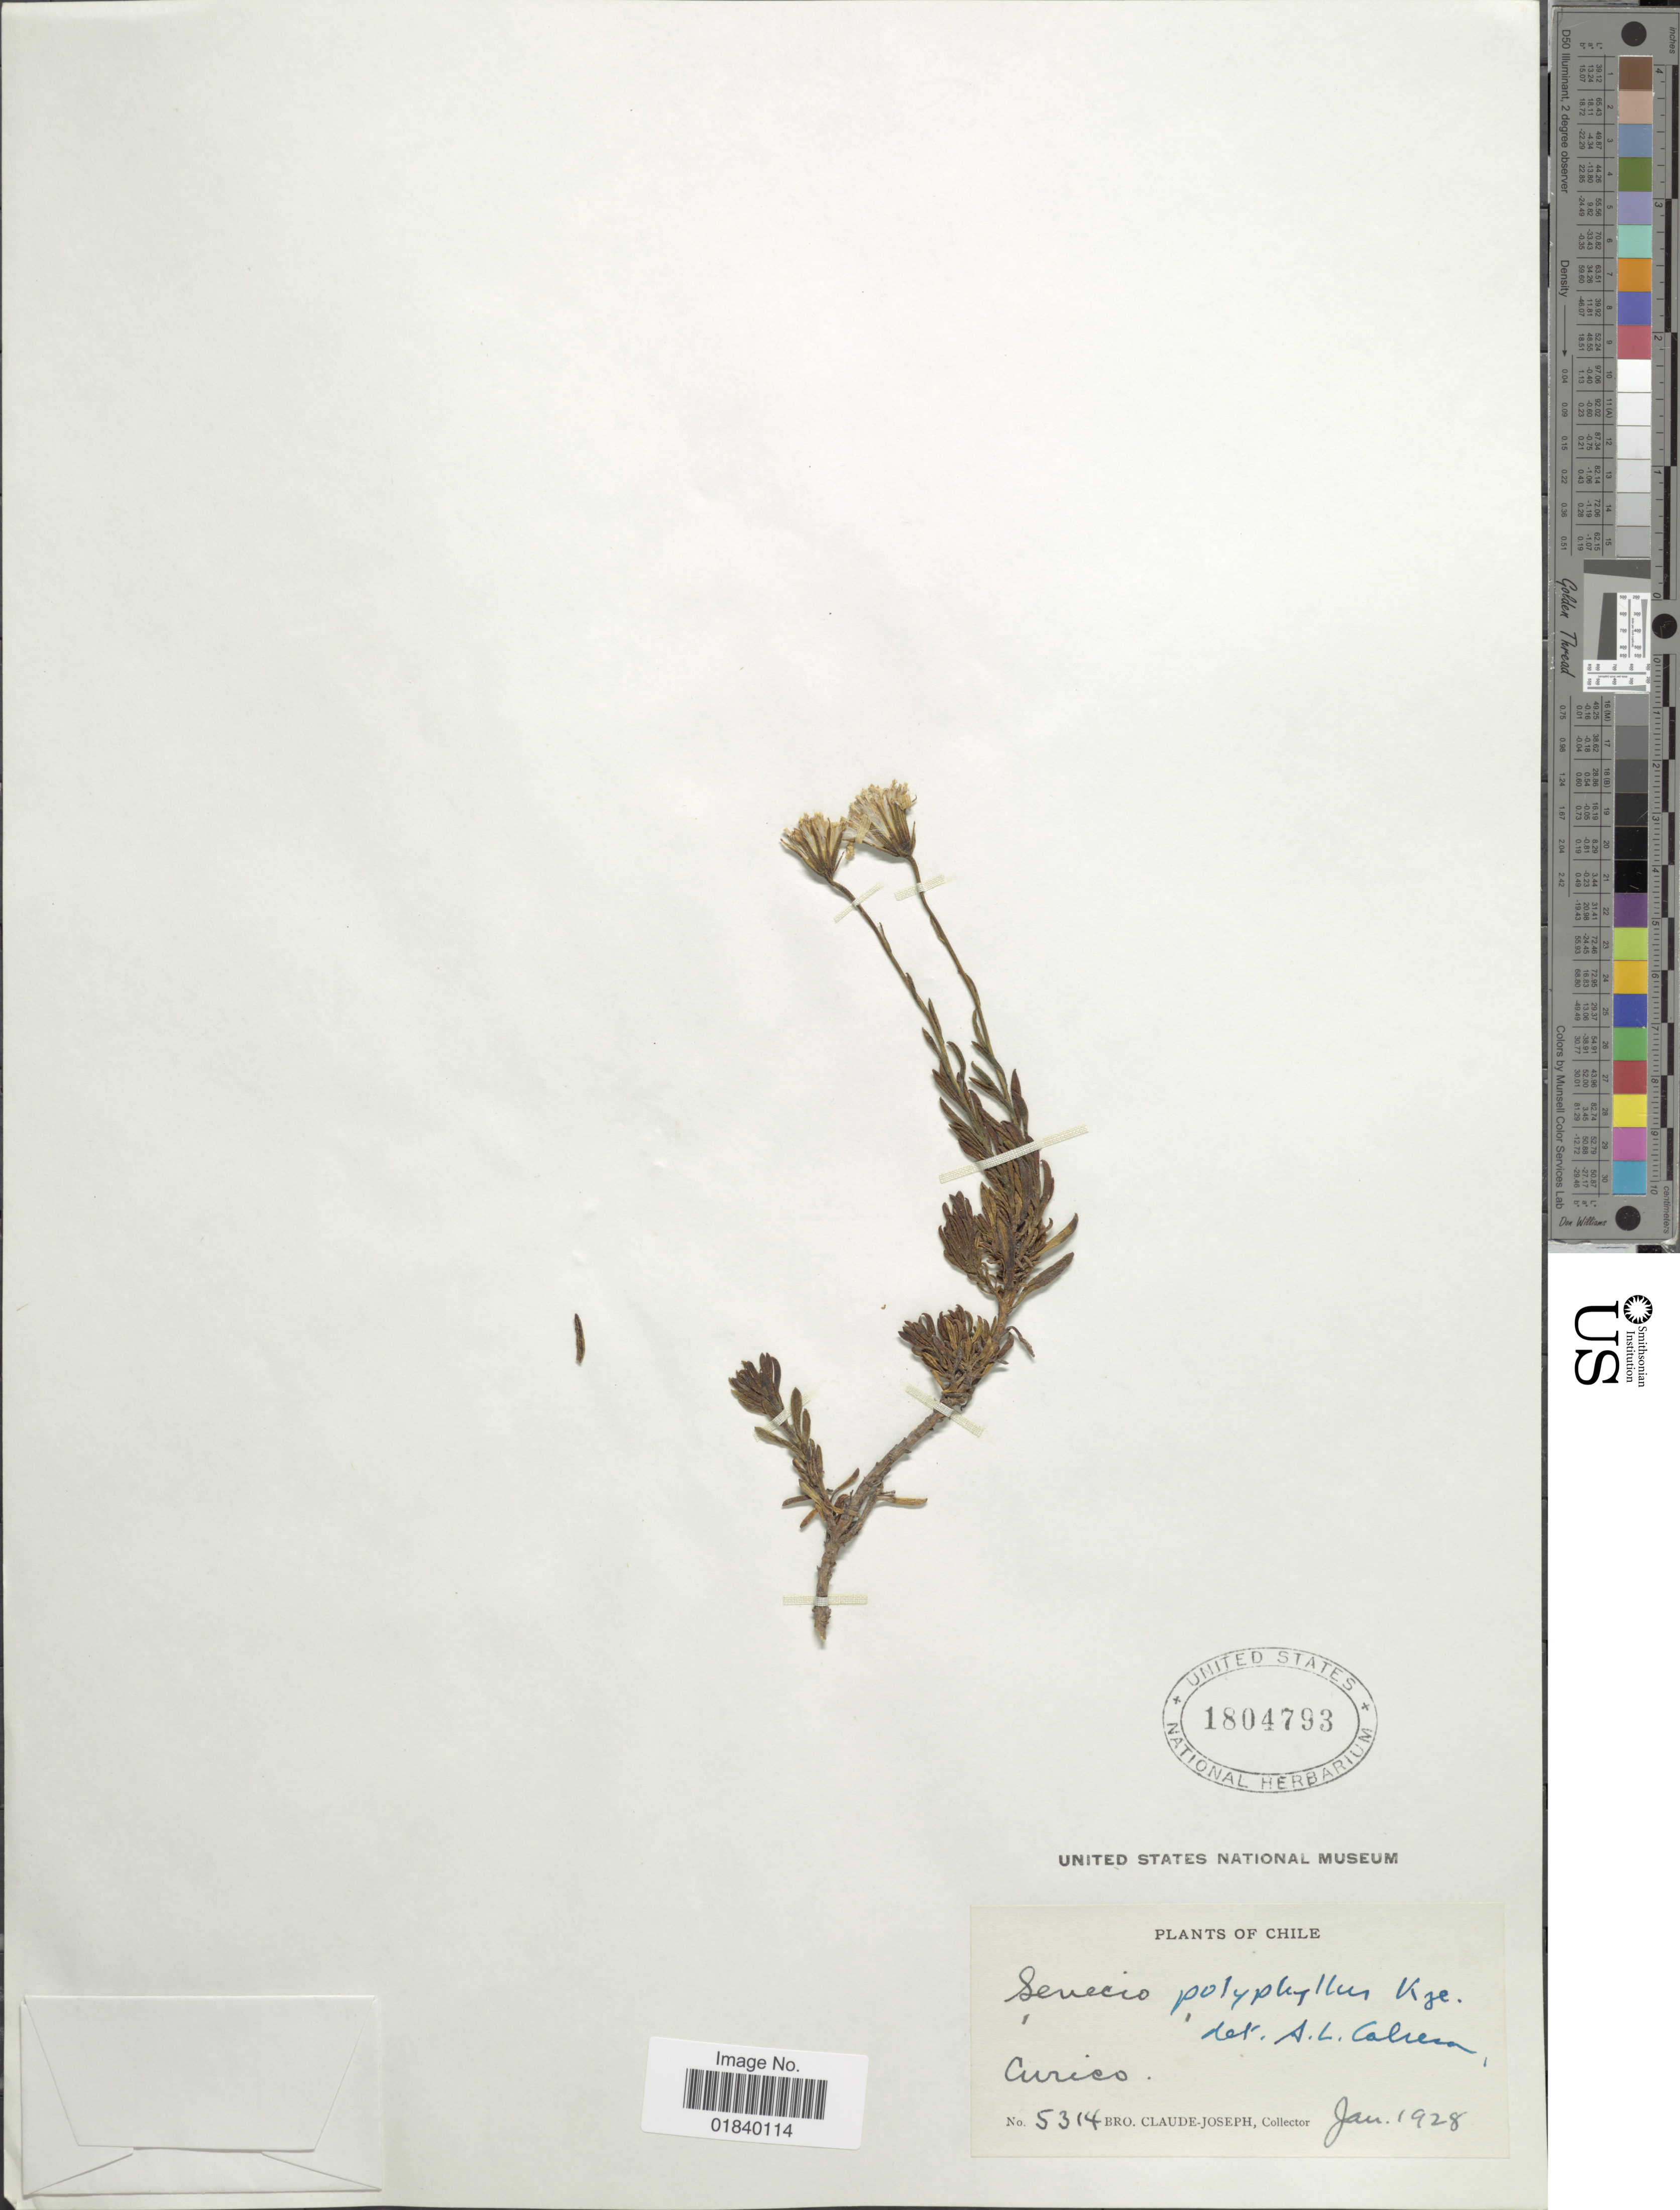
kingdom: Plantae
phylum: Tracheophyta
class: Magnoliopsida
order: Asterales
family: Asteraceae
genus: Senecio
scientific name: Senecio polyphyllus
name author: Kunze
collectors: Bro. Claude-Joseph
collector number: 5314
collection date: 1928-01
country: Chile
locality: Curico.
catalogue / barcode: US 1804793